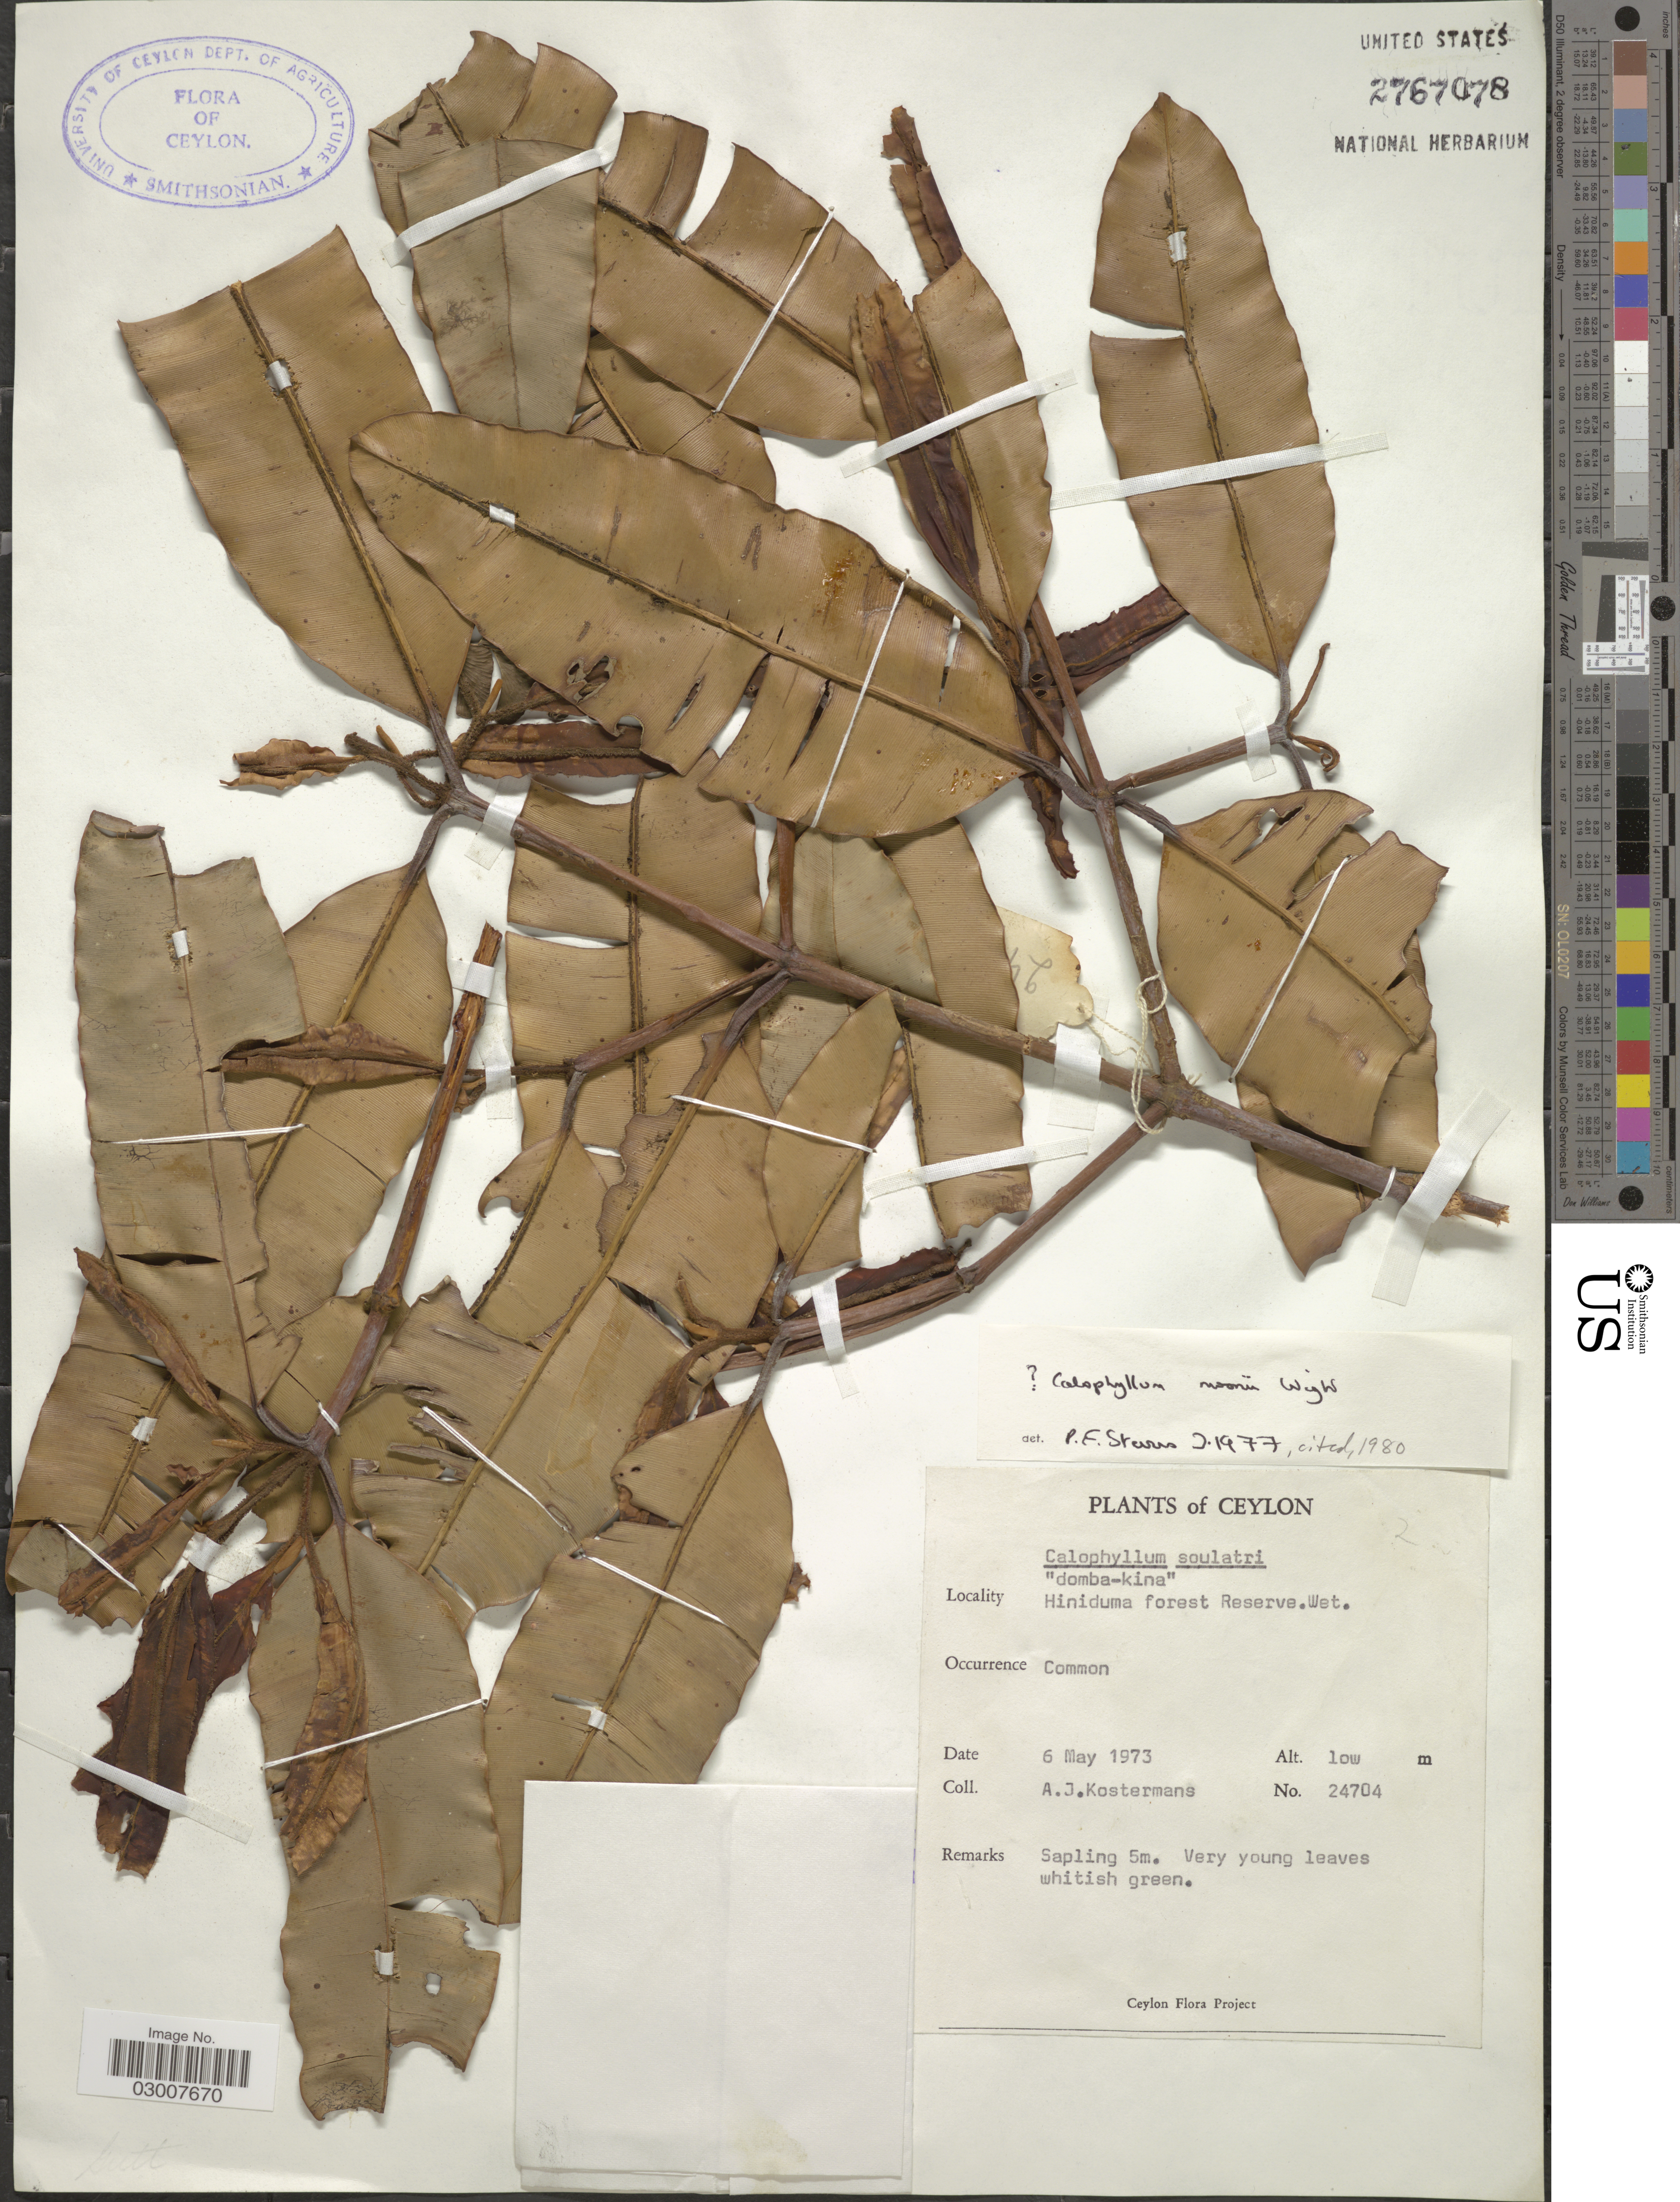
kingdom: Plantae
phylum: Tracheophyta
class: Magnoliopsida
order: Malpighiales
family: Calophyllaceae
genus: Calophyllum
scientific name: Calophyllum moonii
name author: Wight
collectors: A. J. G. Kostermans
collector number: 24704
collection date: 1973-05-06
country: Sri Lanka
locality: Hiniduma forest Reserve. Ceylon.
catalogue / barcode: US 2767078